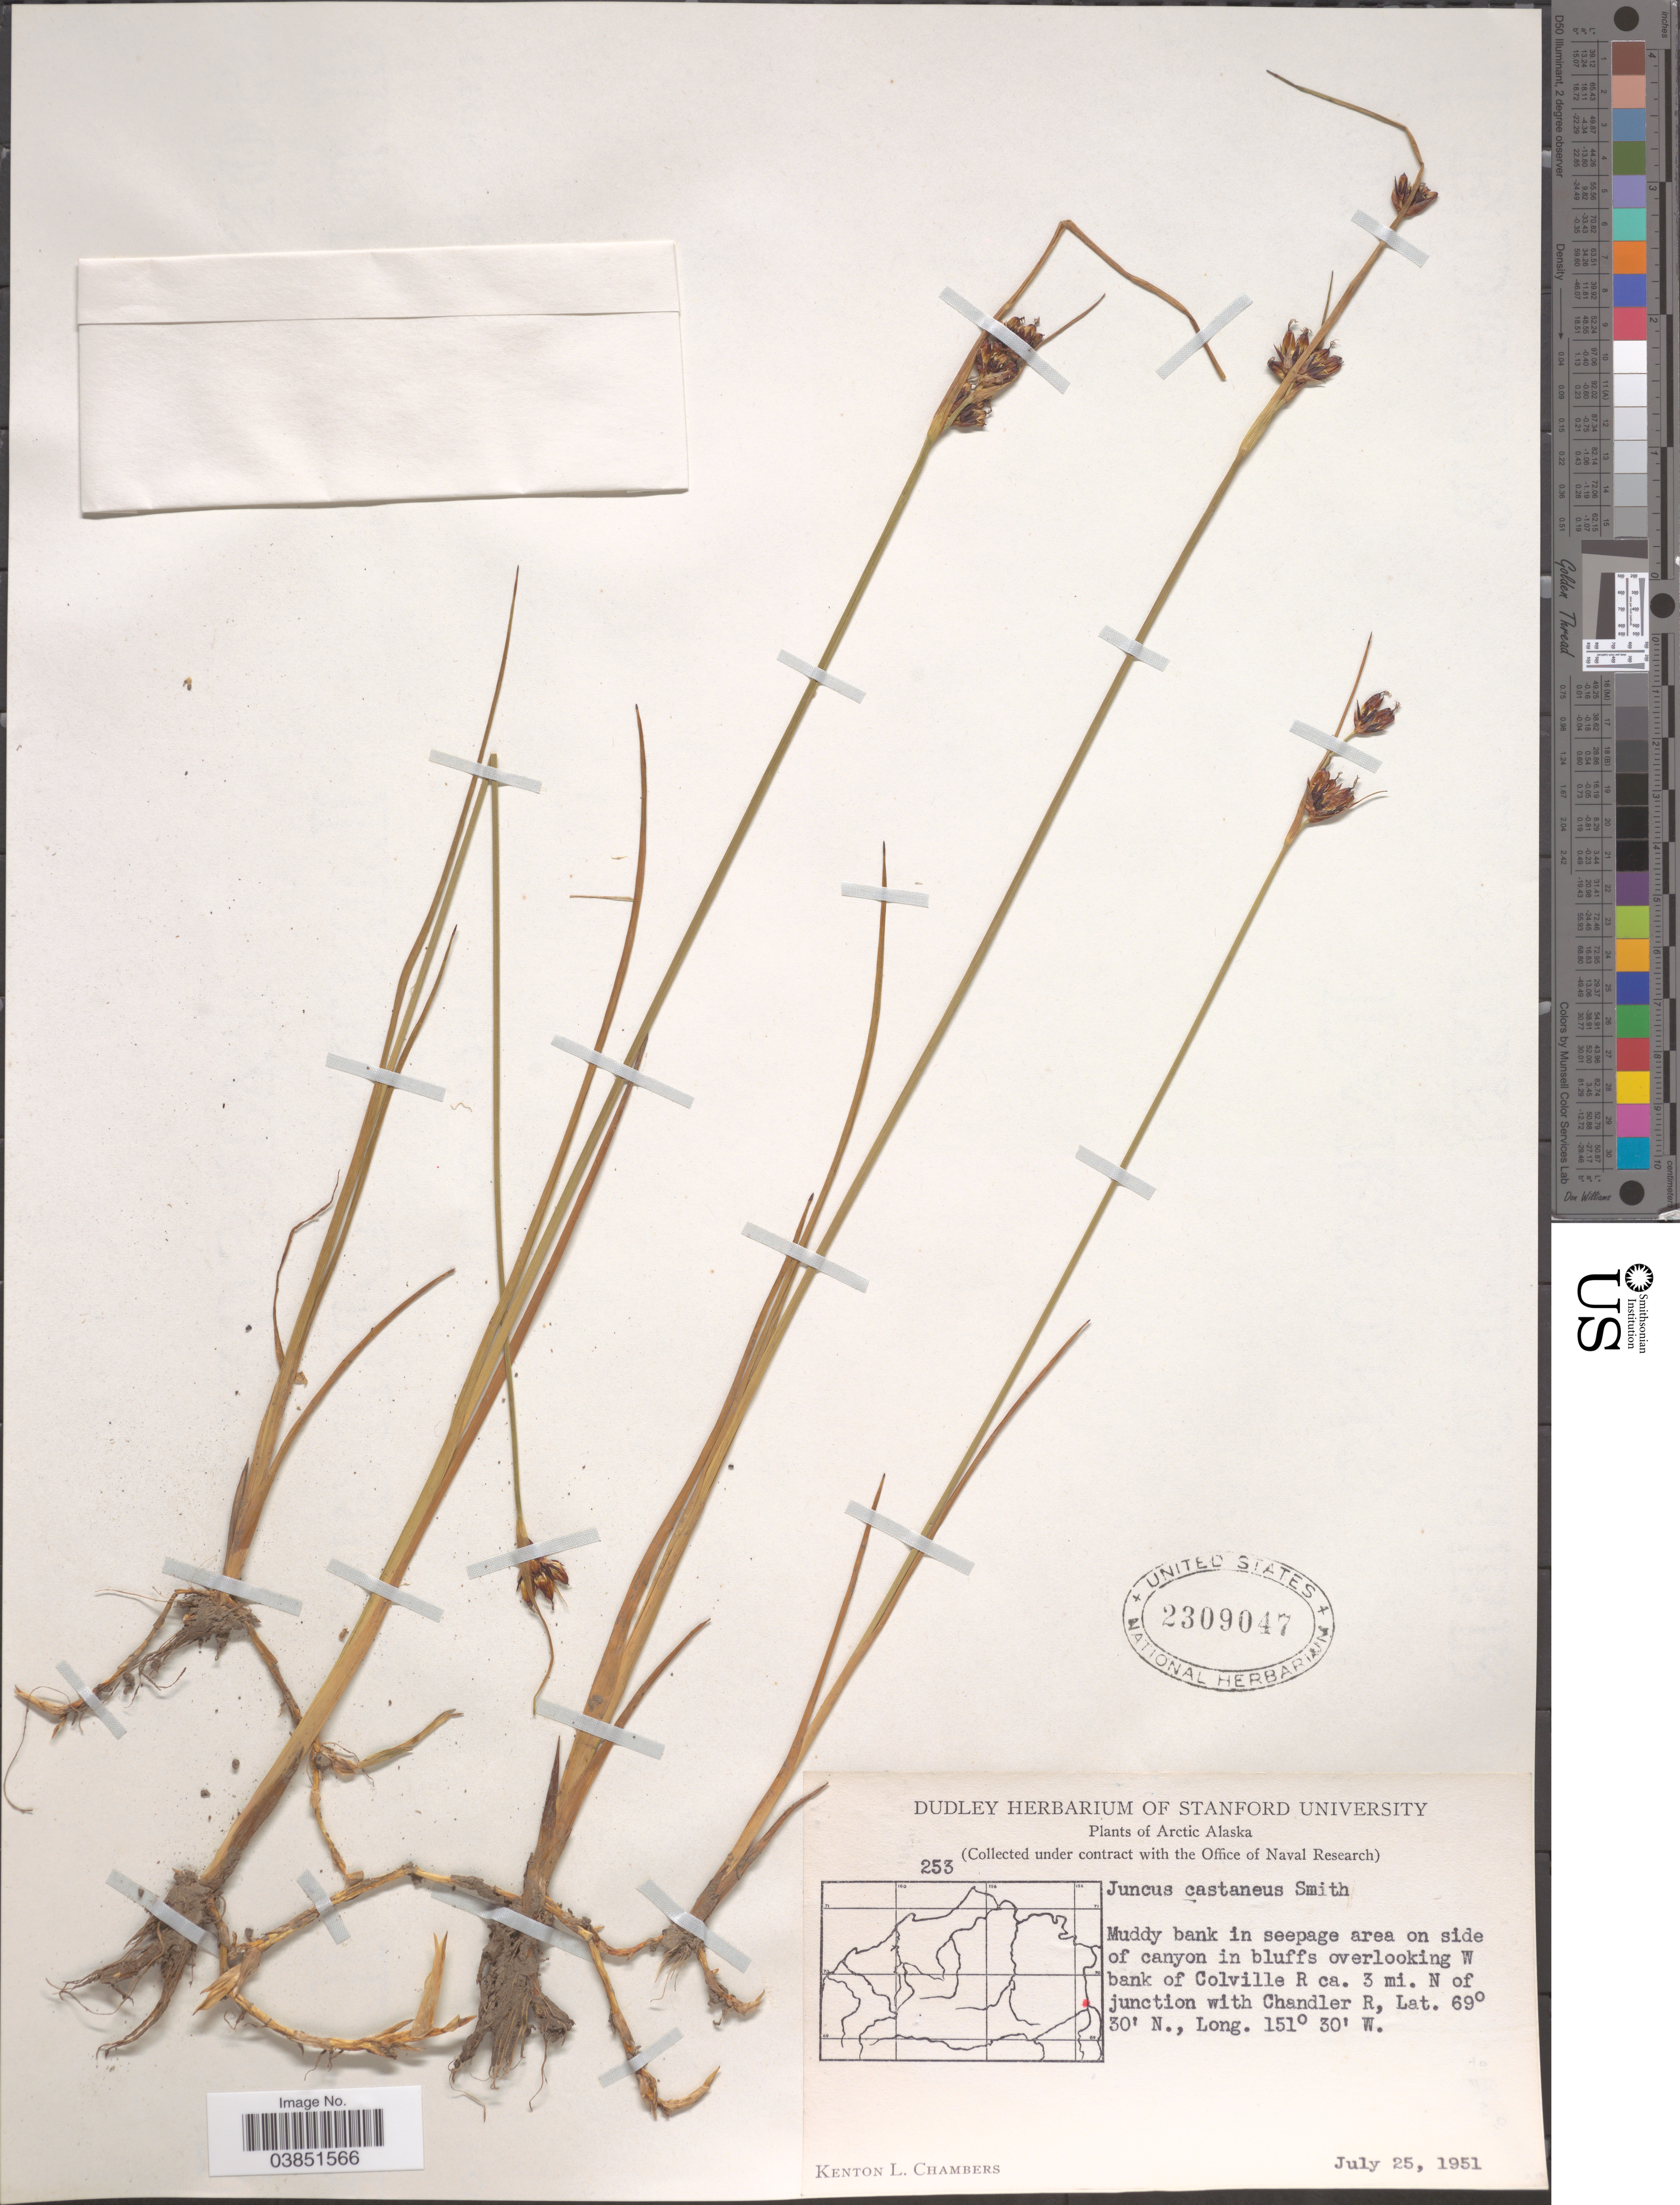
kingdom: Plantae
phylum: Tracheophyta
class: Liliopsida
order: Poales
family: Juncaceae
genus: Juncus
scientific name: Juncus castaneus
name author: Sm.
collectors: K. L. Chambers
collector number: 253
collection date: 1951-07-25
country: United States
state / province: Alaska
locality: Arctic Alaska. On side of canyon in bluffs overlooking W bank of Colville R ca. 3 mi. N of junction with Chandler R.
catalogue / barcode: US 2309047